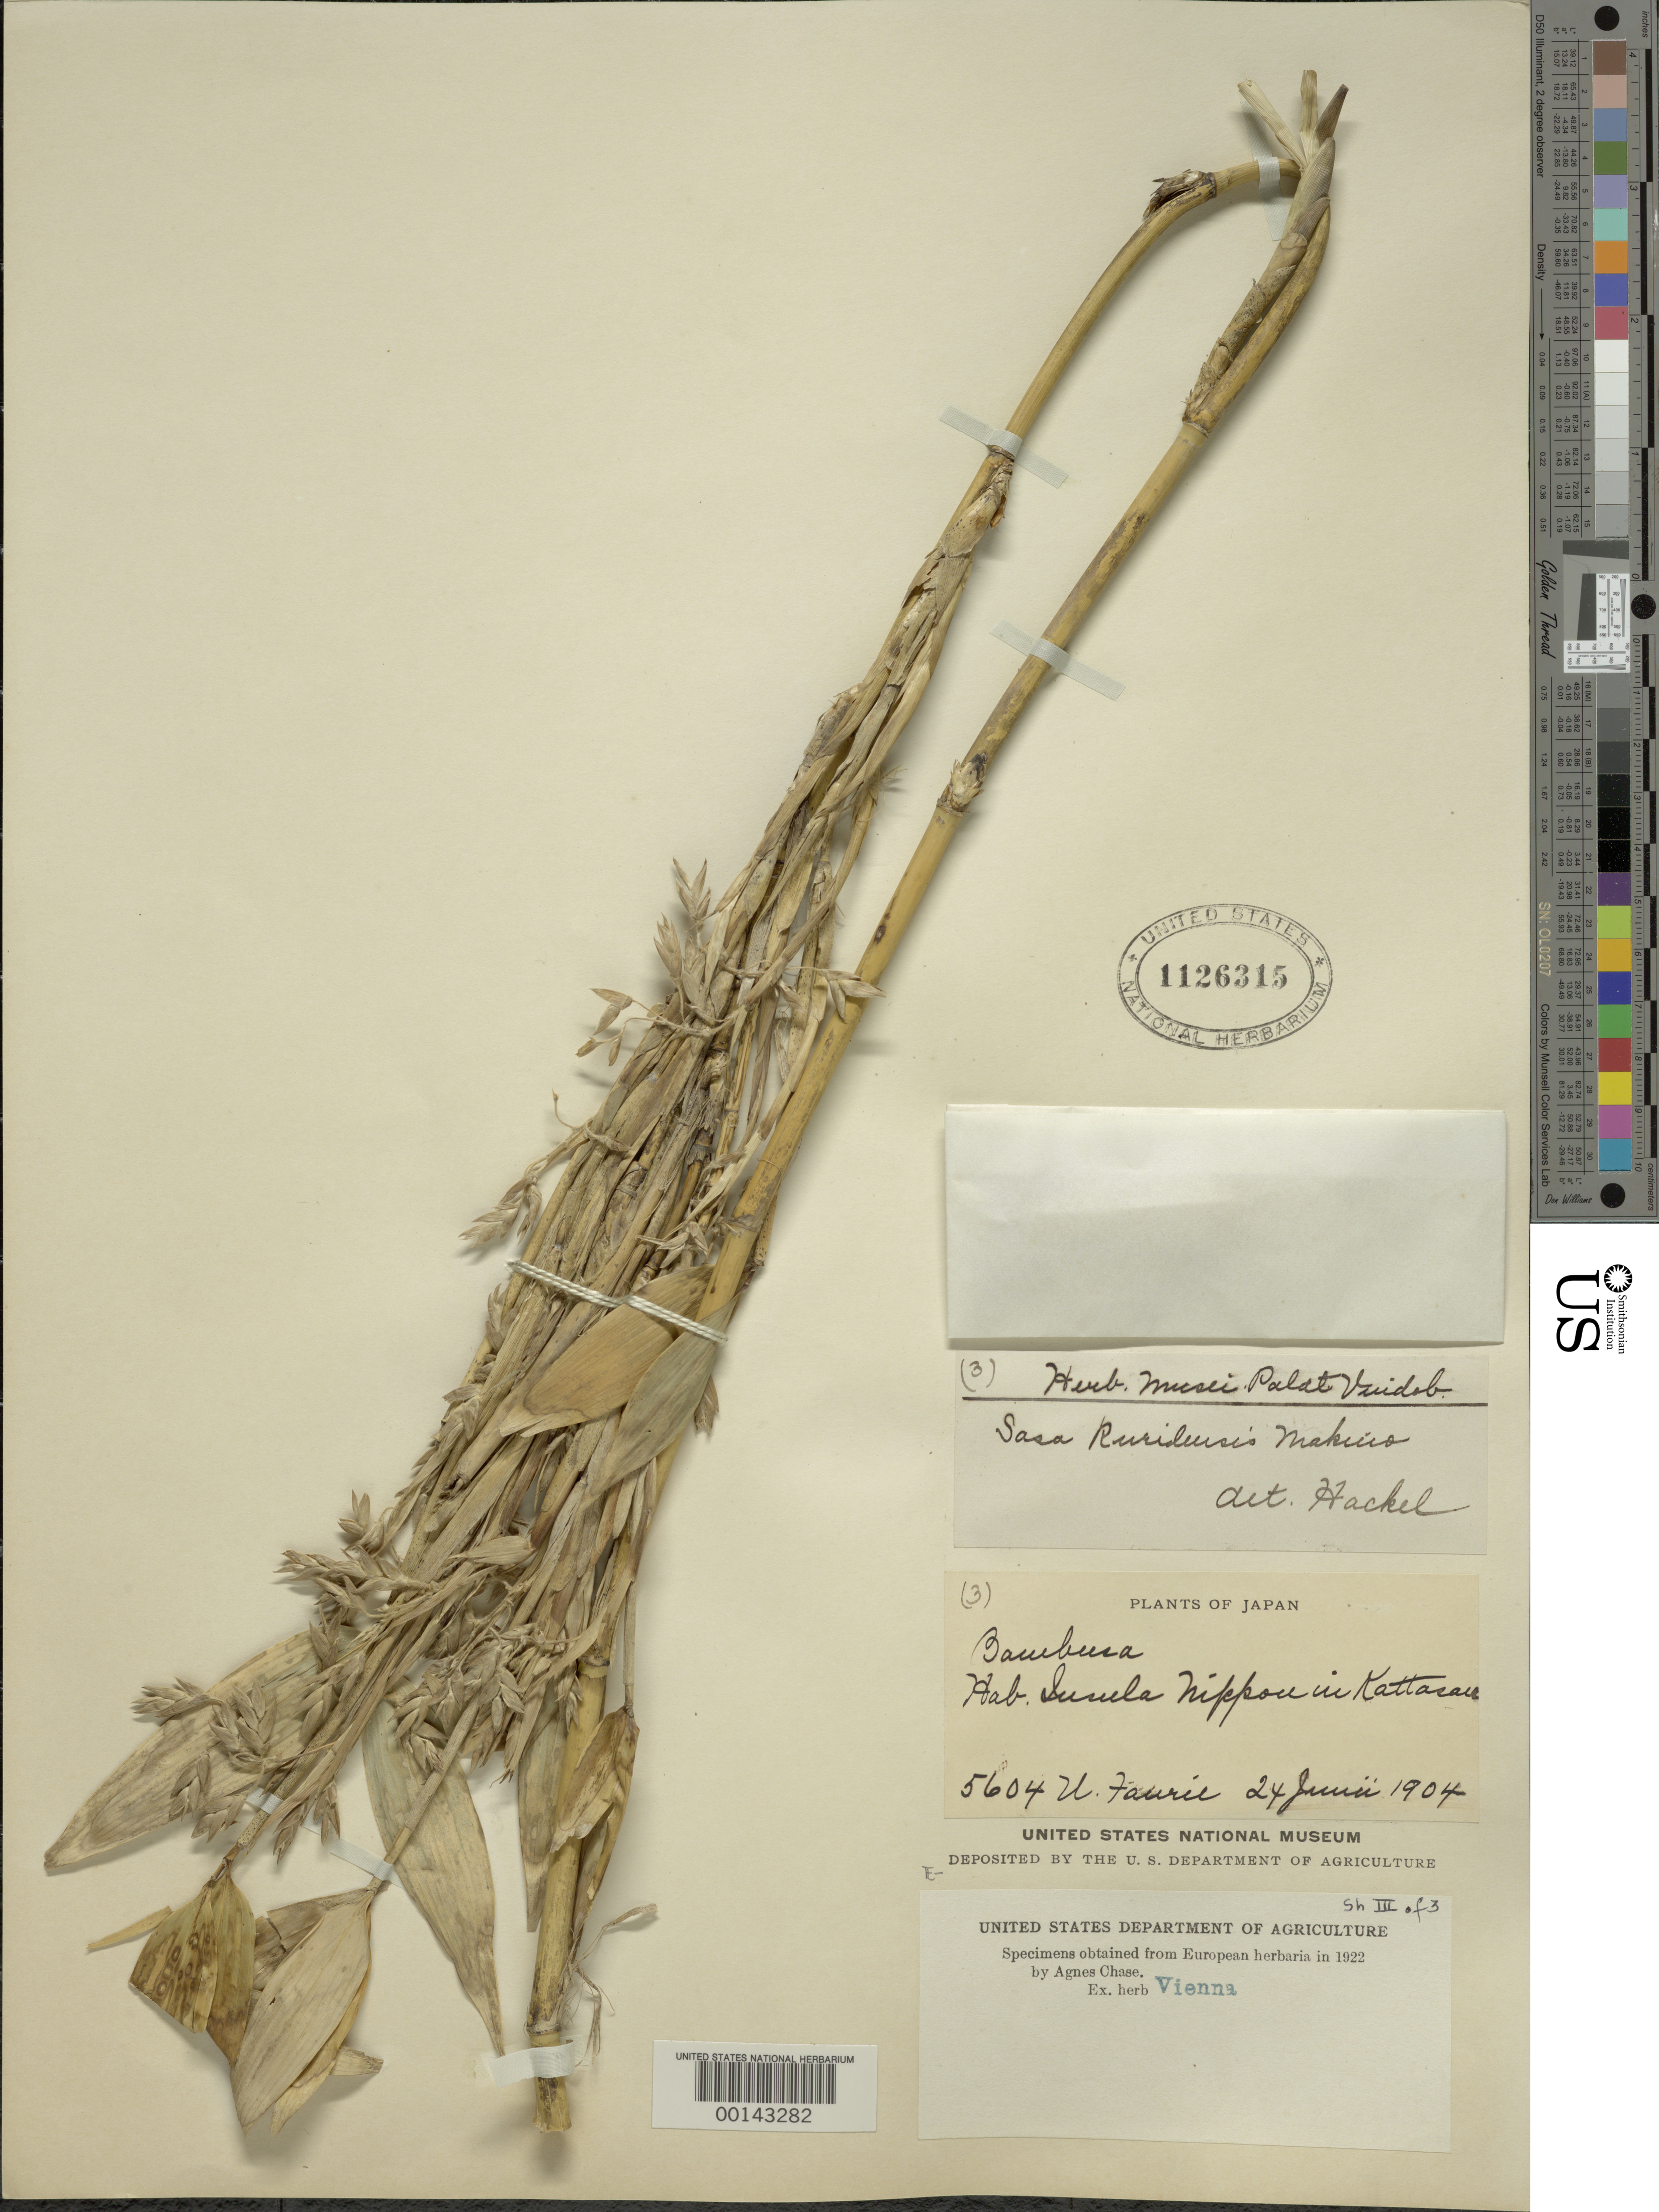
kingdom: Plantae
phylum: Tracheophyta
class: Liliopsida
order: Poales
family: Poaceae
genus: Sasa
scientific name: Sasa kurilensis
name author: (Rupr.) Makino & Shibata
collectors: U. Faurie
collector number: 5604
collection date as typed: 24 Jun 1904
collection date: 1904-06-24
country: Japan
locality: Kattasan, insula nippou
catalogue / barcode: US 1126315